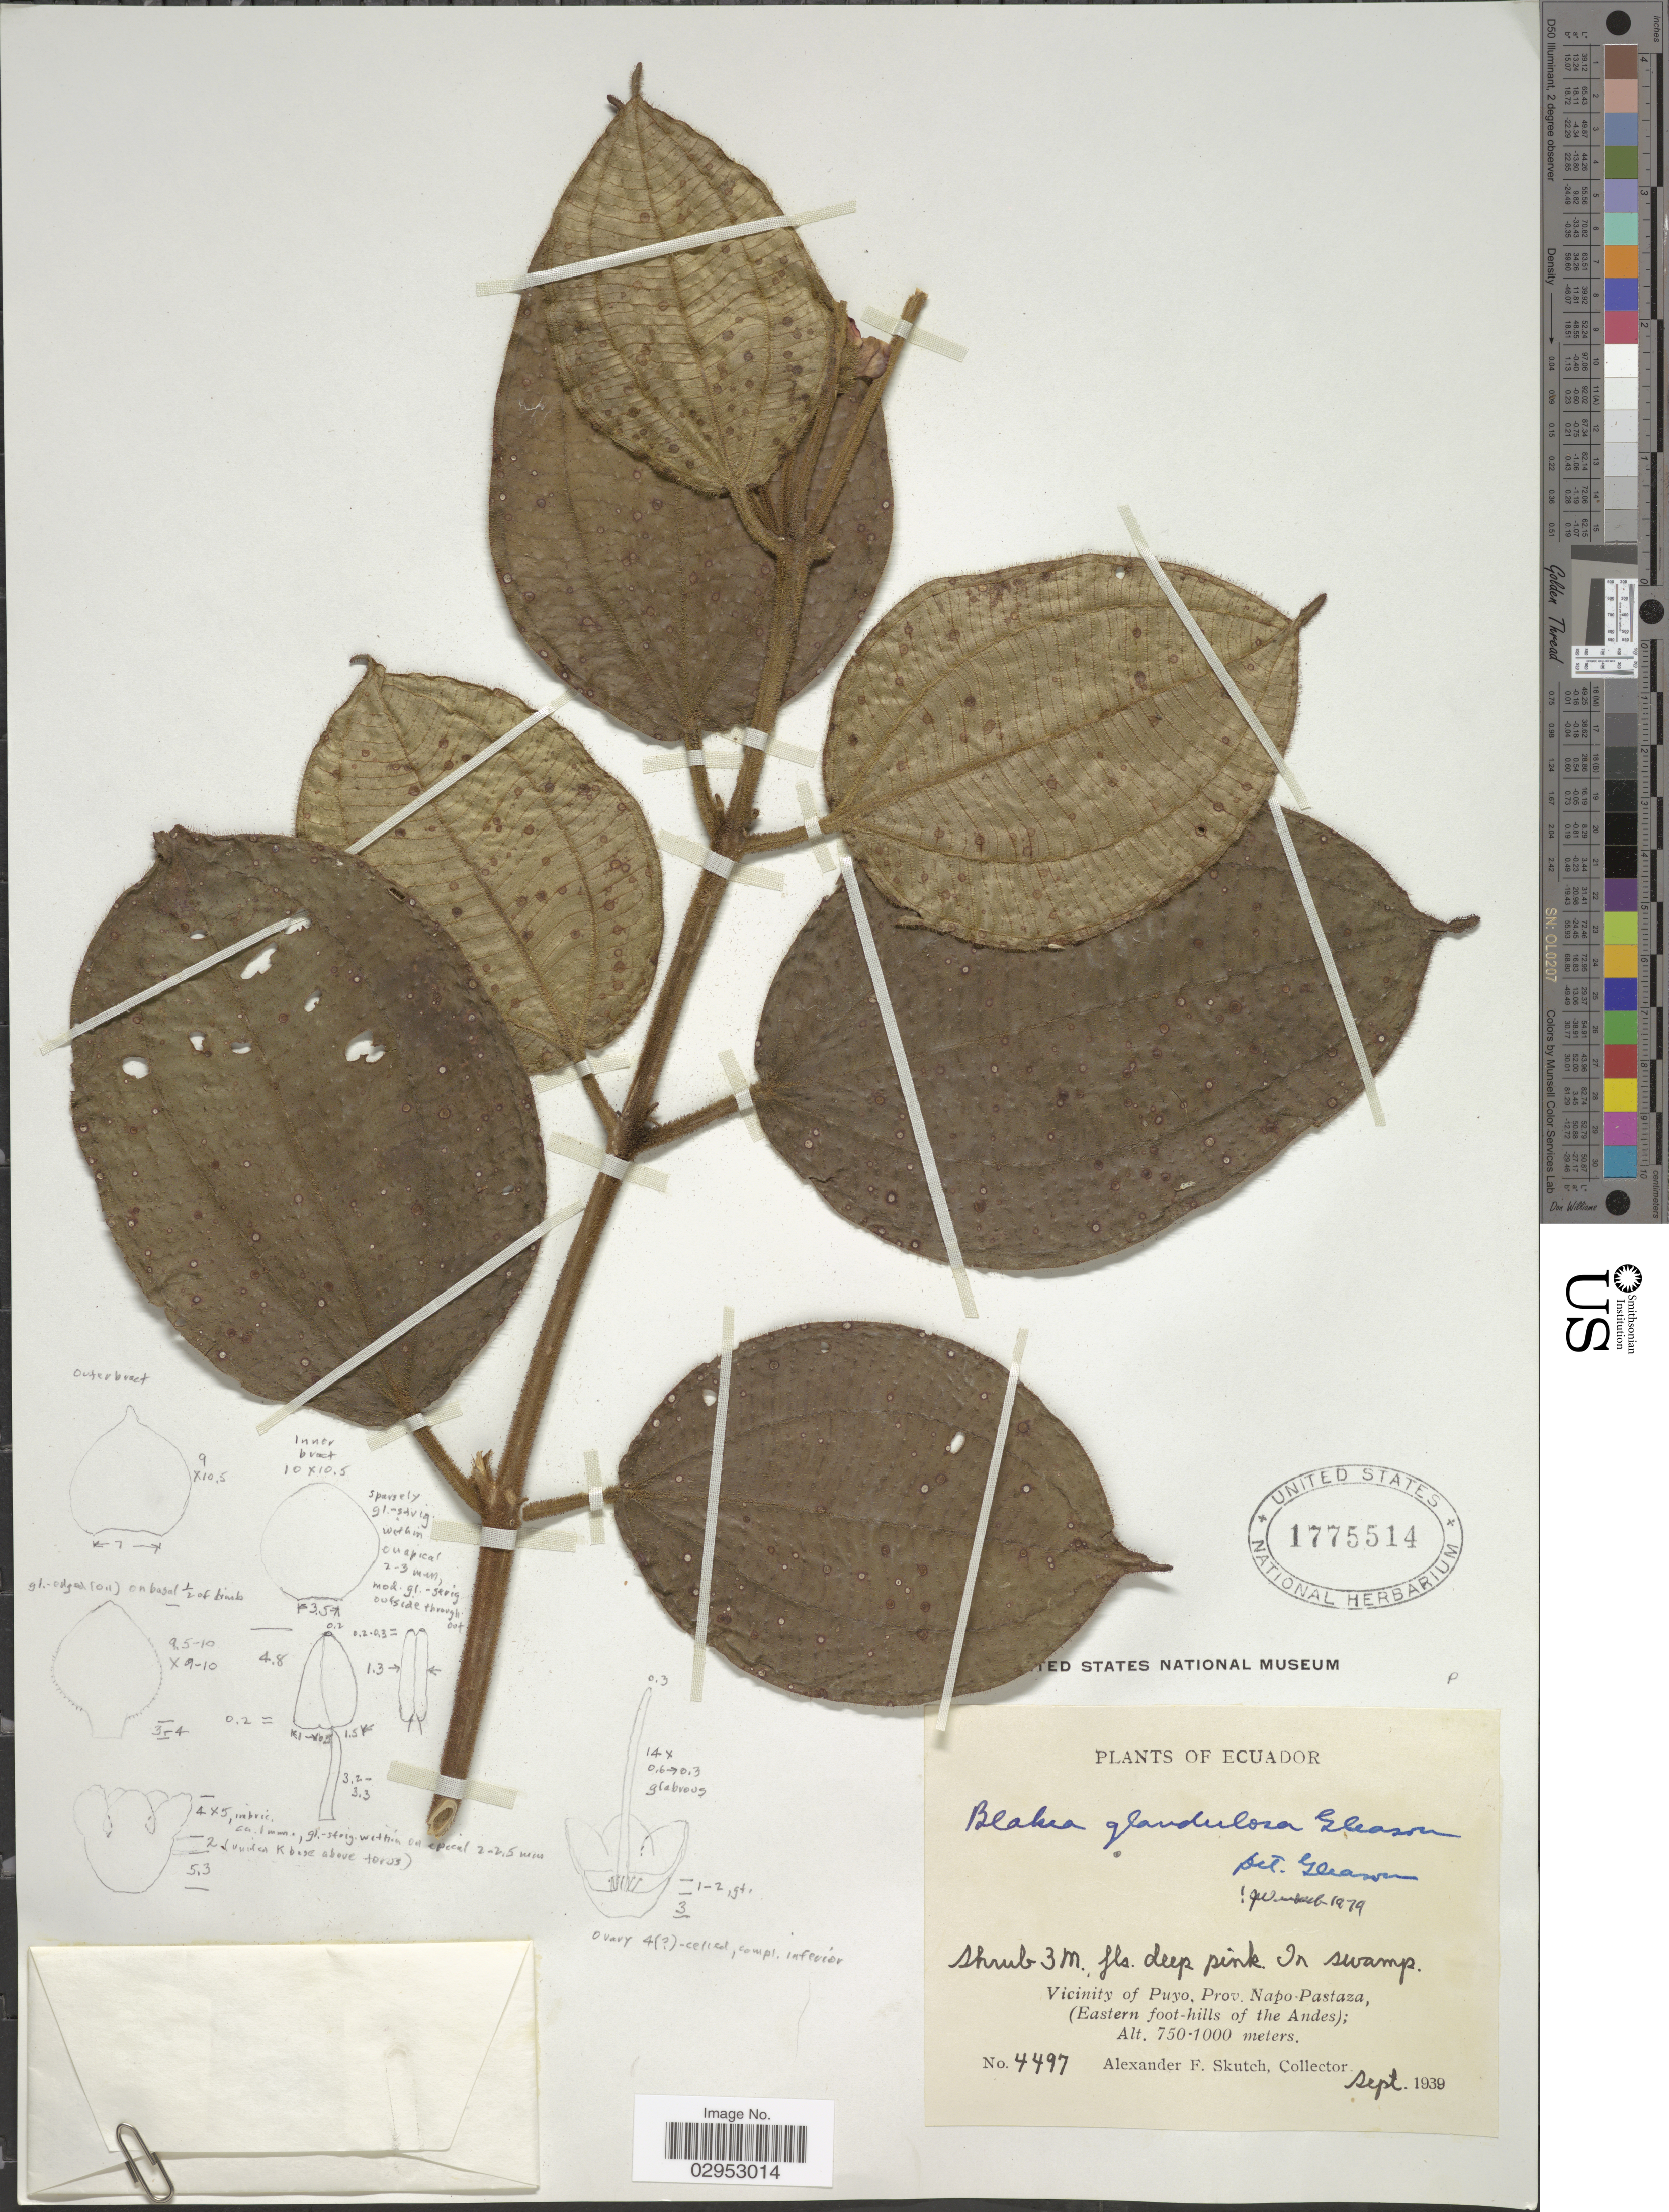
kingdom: Plantae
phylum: Tracheophyta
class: Magnoliopsida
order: Myrtales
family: Melastomataceae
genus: Blakea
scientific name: Blakea glandulosa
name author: Gleason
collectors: A. F. Skutch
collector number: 4497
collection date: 1939-09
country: Ecuador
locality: Vicinity of Puyo, Prov. Napo-Pastaza, (Eastern foot-hills of the Andes).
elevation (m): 750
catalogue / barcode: US 1775514